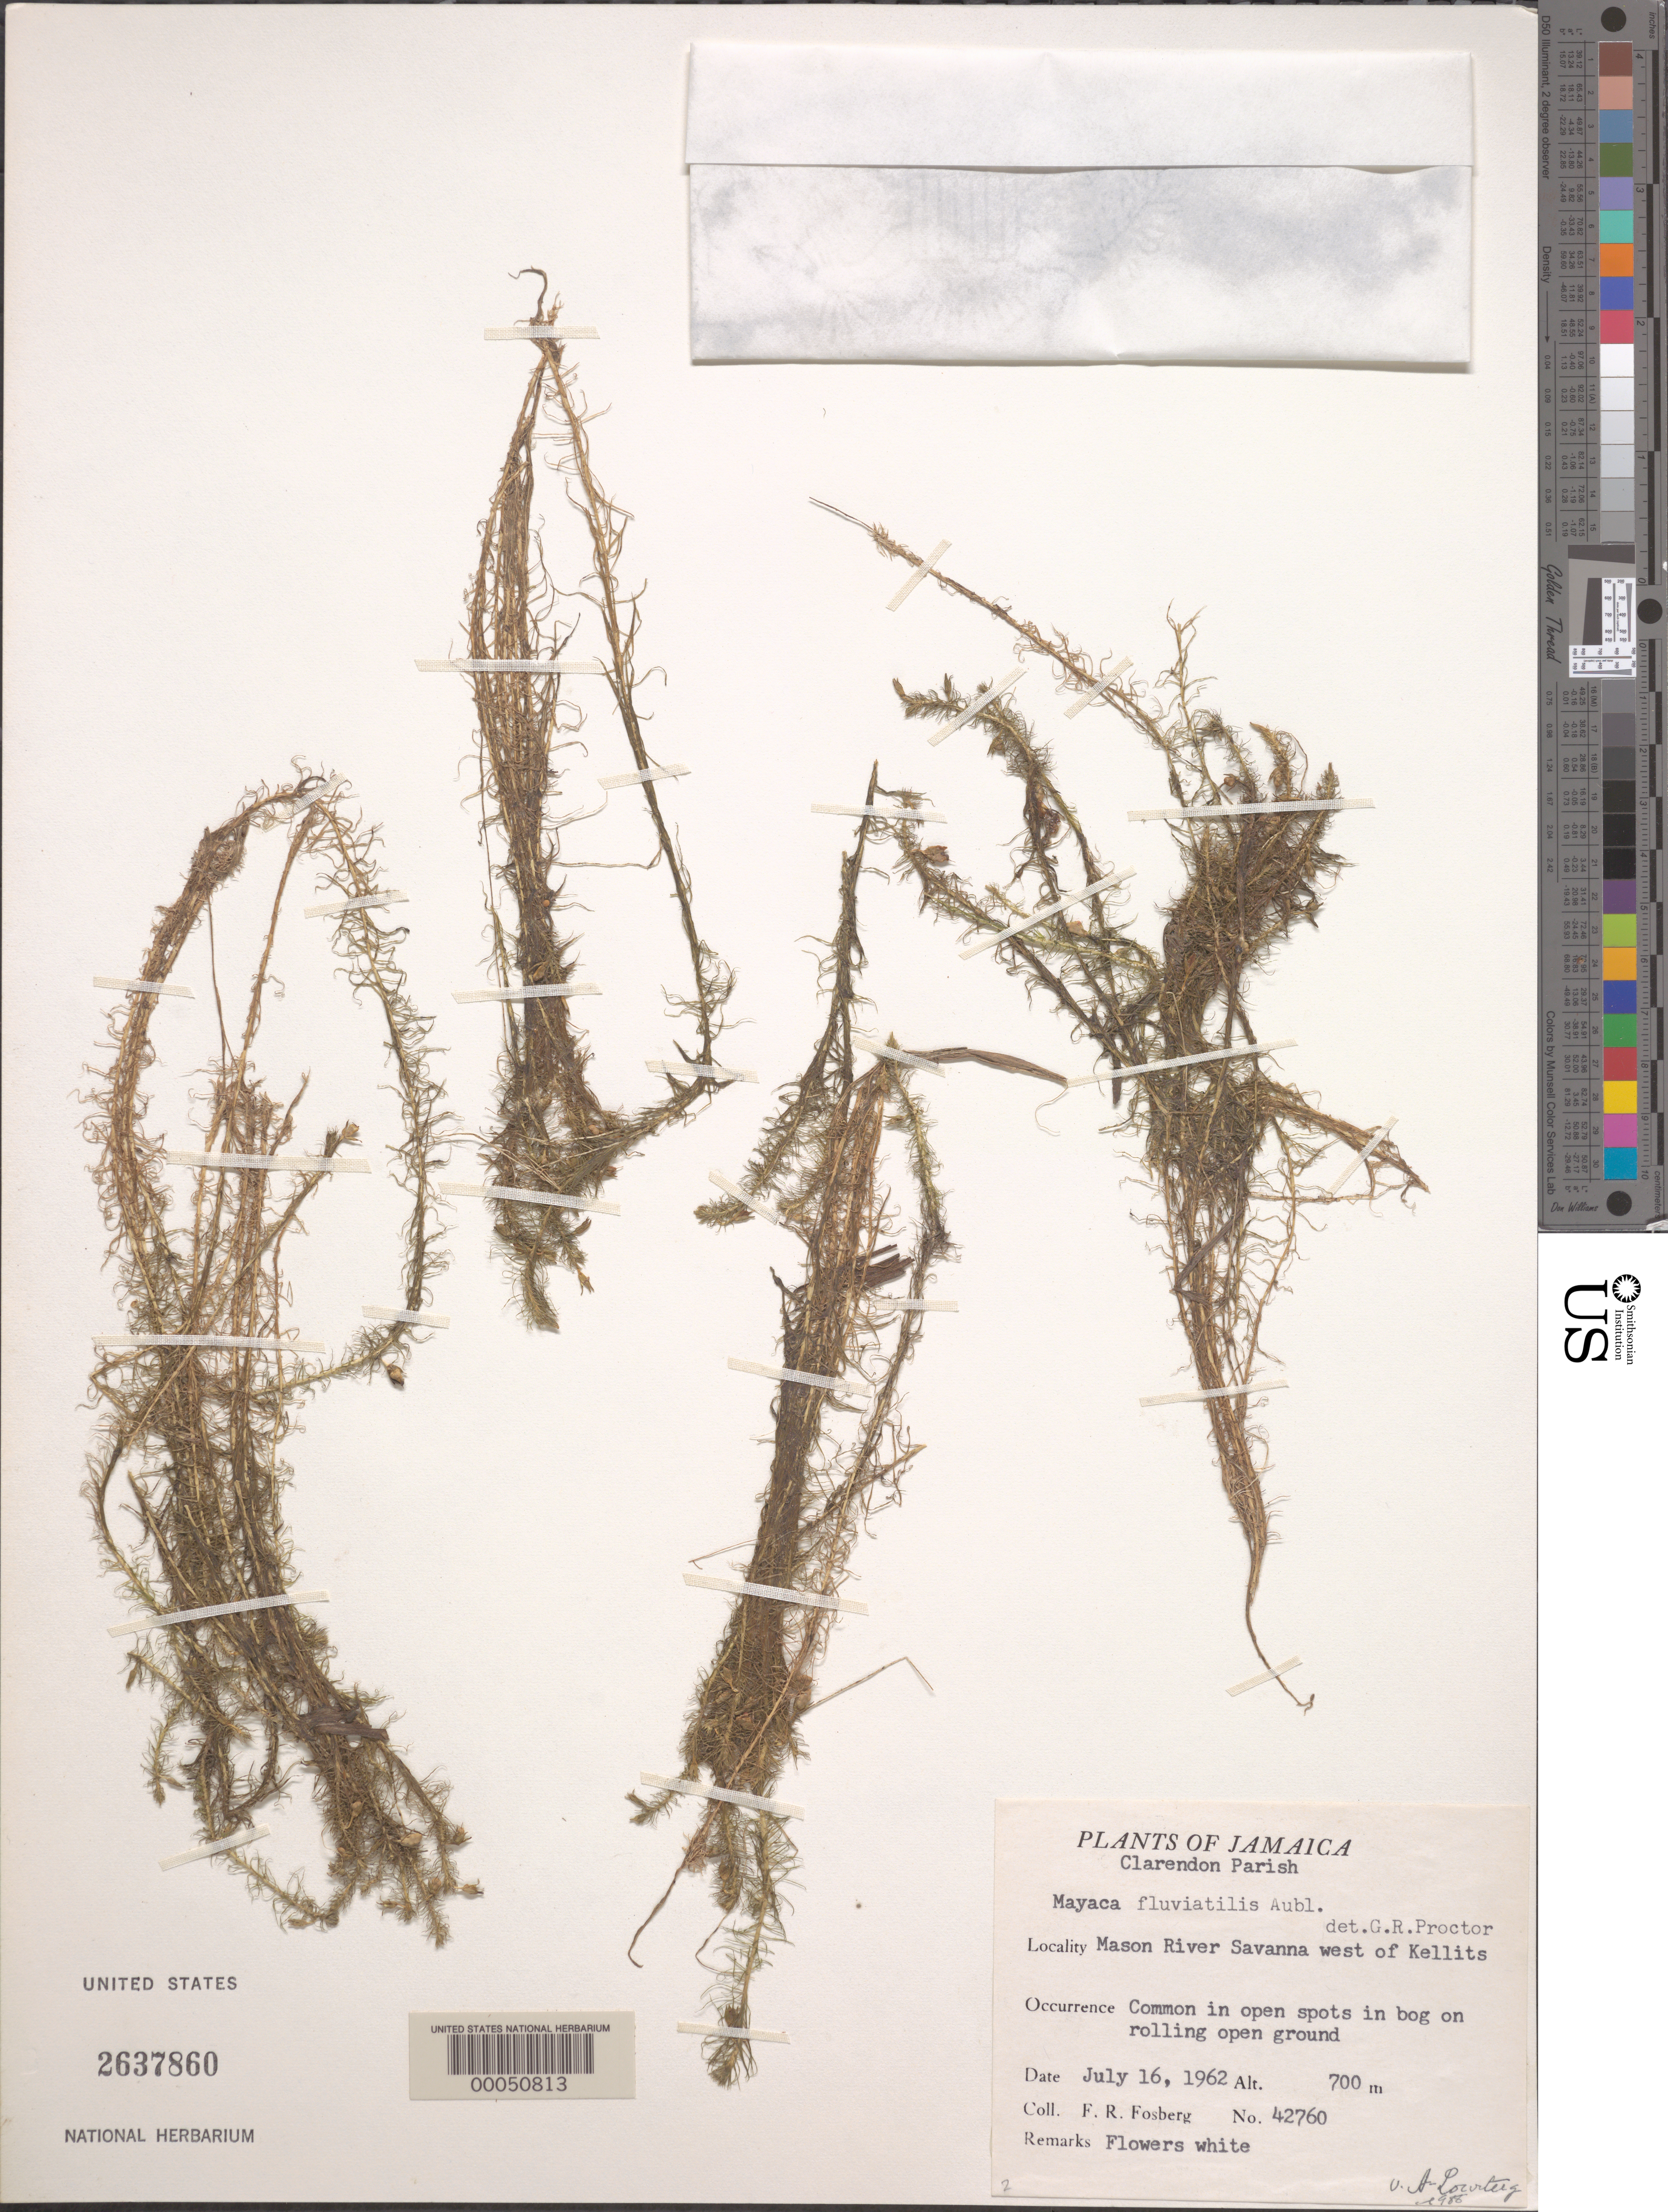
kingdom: Plantae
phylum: Tracheophyta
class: Liliopsida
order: Poales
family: Mayacaceae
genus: Mayaca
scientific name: Mayaca fluviatilis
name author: Aubl.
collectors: F. R. Fosberg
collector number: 42760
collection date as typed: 16 Jul 1962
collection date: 1962-07-16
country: Jamaica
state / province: Clarendon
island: Greater Antilles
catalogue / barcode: US 2637860